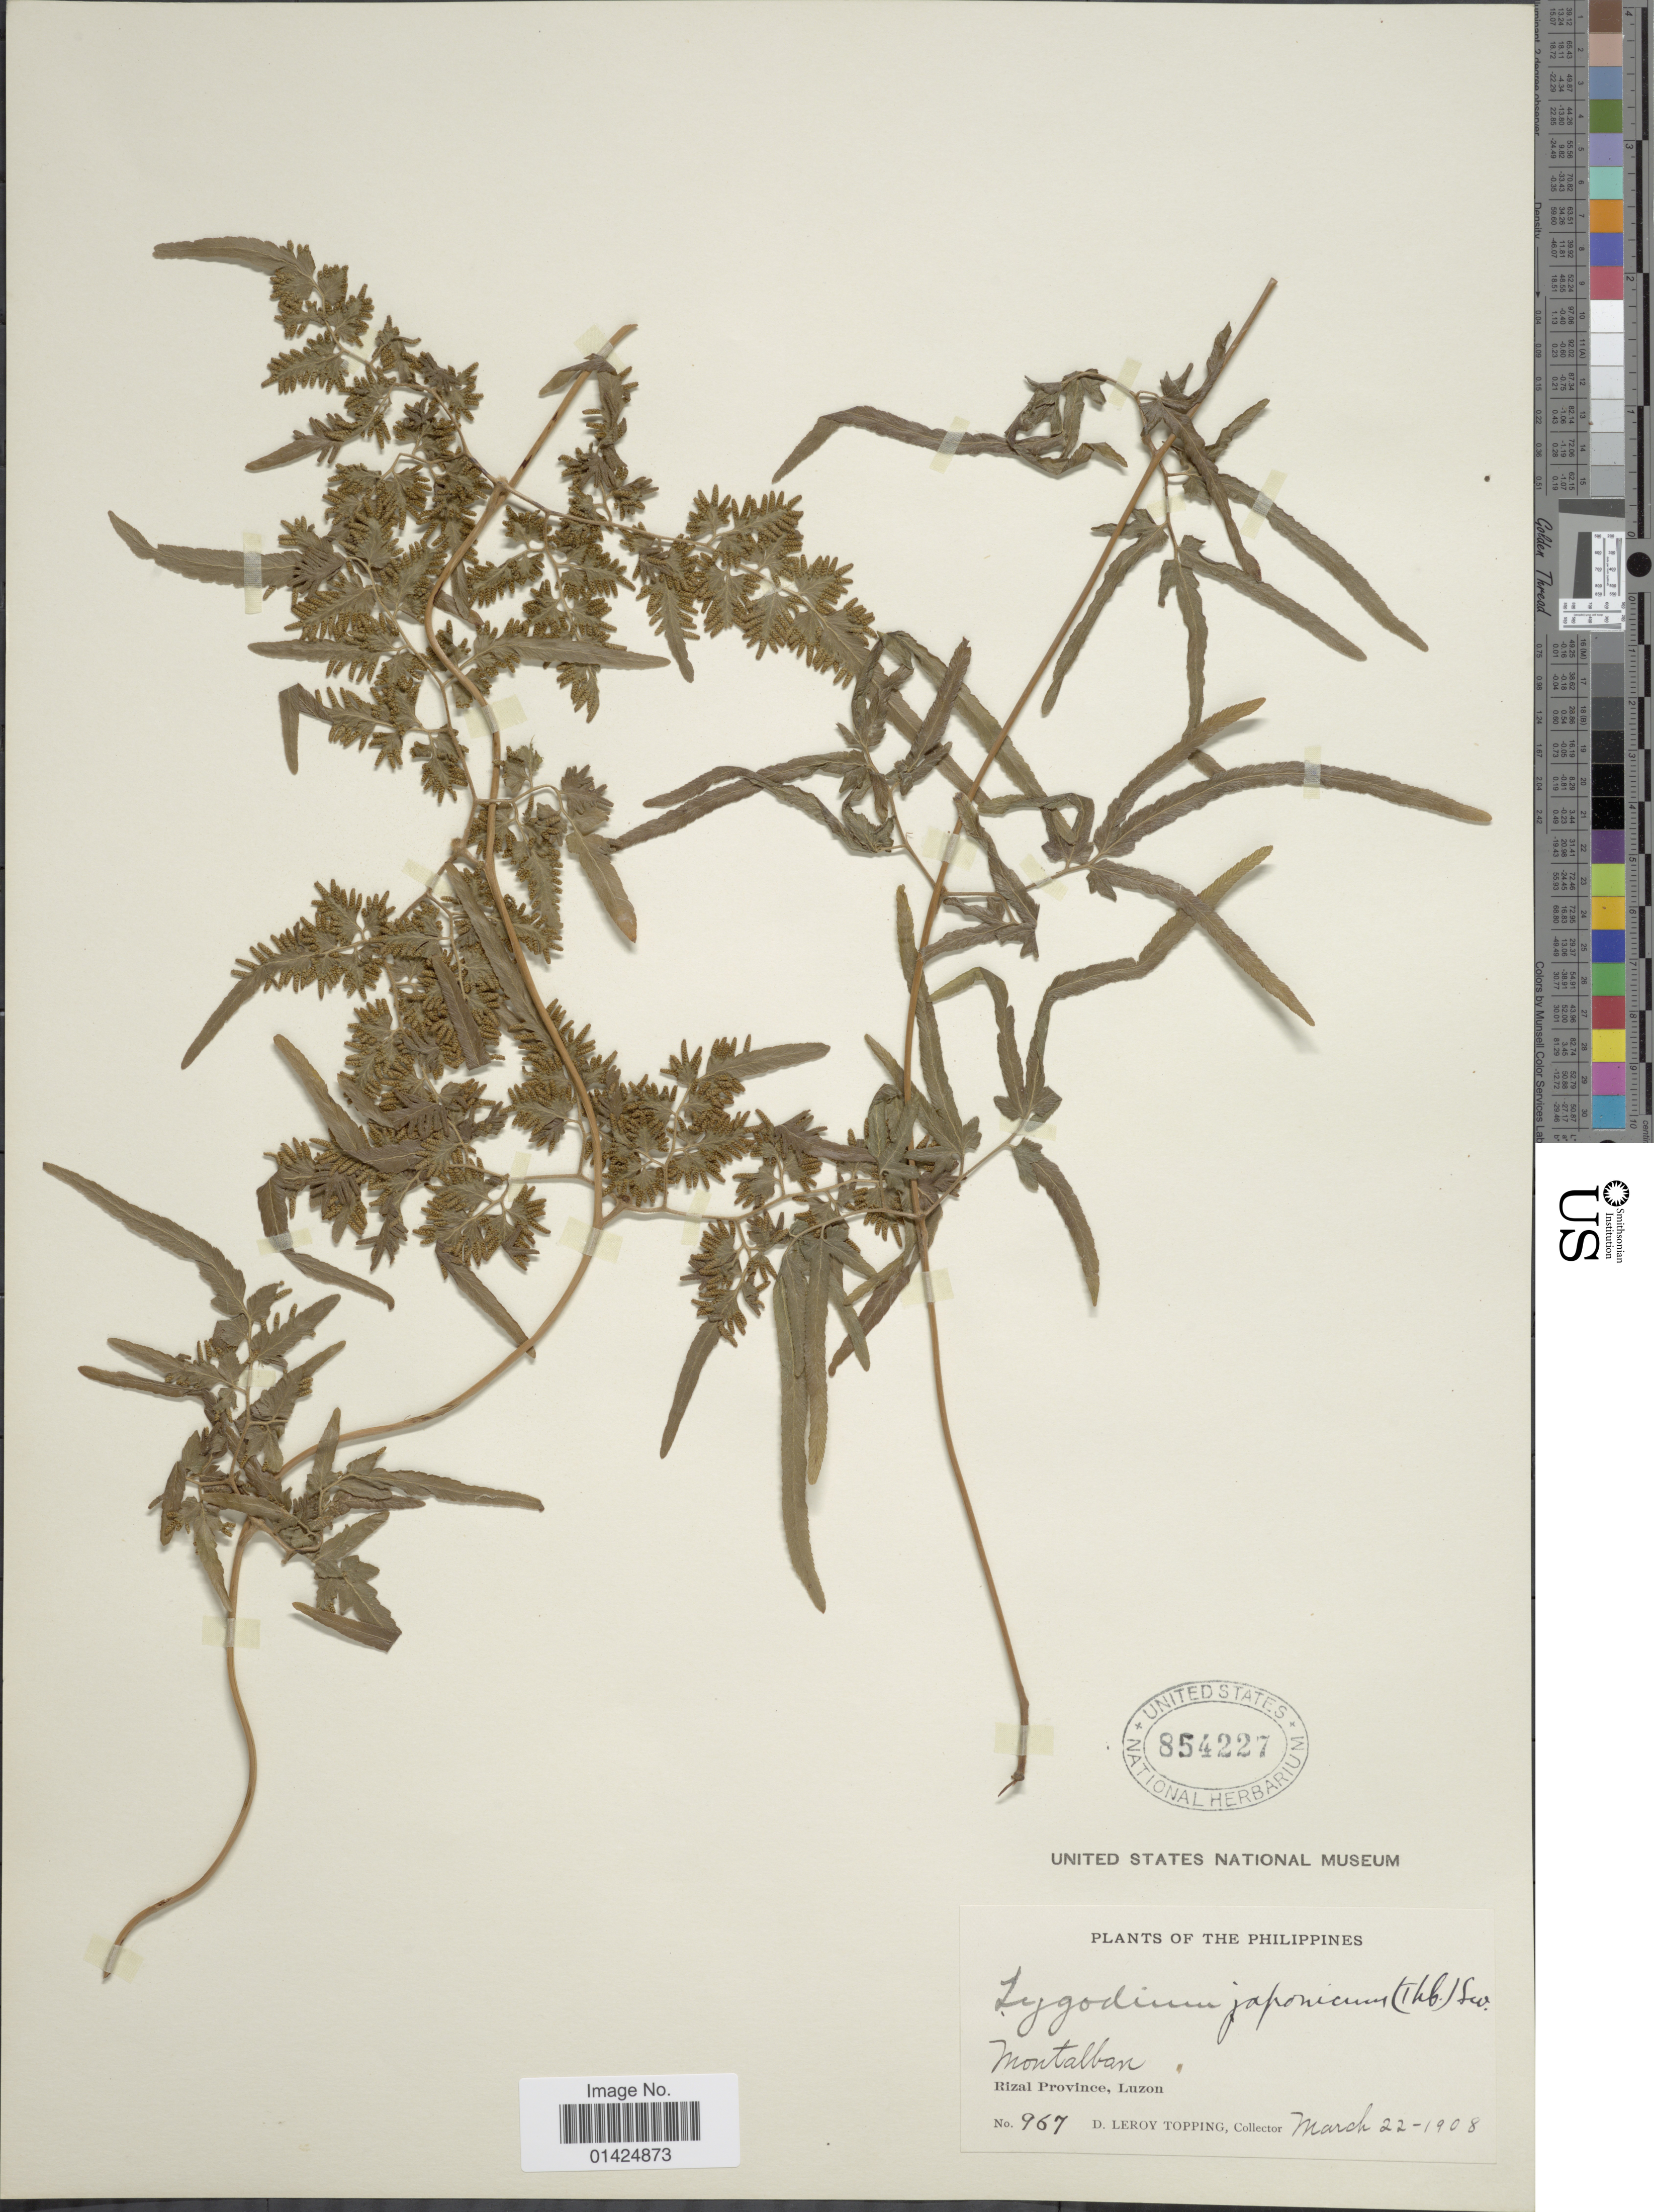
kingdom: Plantae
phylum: Tracheophyta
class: Polypodiopsida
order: Schizaeales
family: Lygodiaceae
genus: Lygodium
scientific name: Lygodium japonicum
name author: (Thunb.) Sw.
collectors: D. L. Topping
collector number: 967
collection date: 1908-03-22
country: Philippines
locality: Montalban, Rizal Province, Luzon.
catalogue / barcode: US 854227